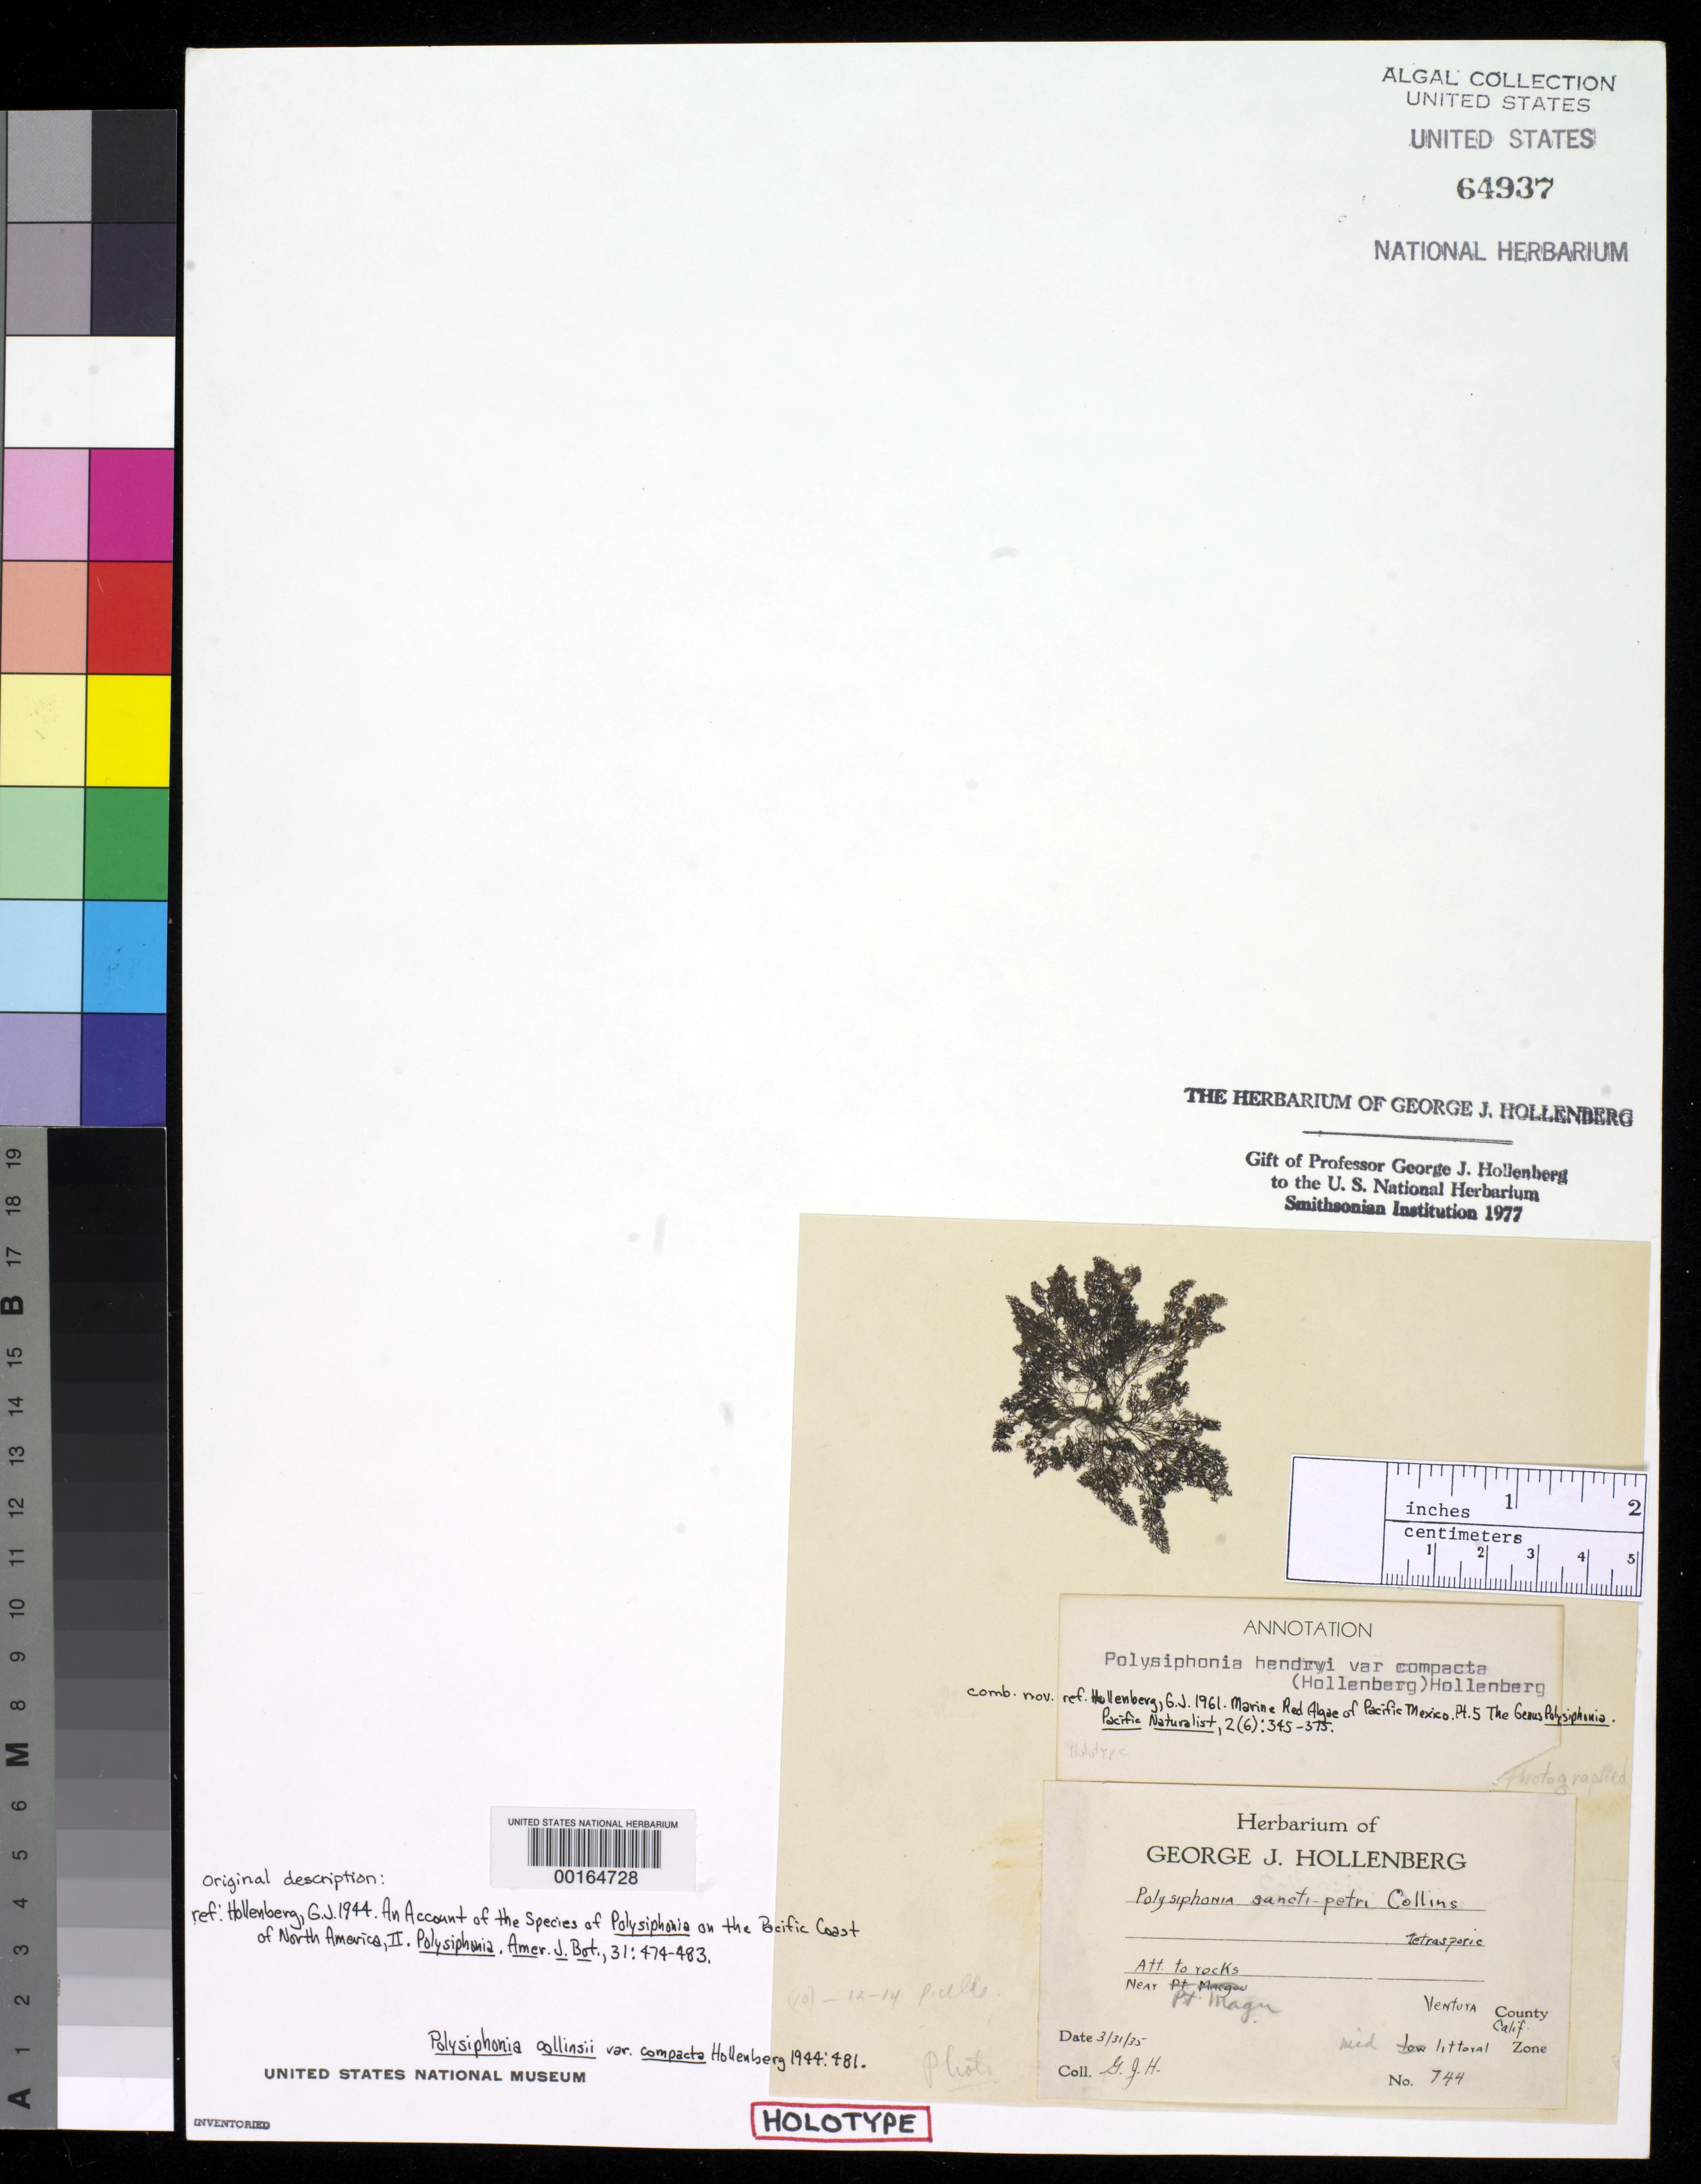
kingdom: Plantae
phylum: Rhodophyta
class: Florideophyceae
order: Ceramiales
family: Rhodomelaceae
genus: Polysiphonia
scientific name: Polysiphonia collinsii var. compacta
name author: Hollenb.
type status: Holotype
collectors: G. Hollenberg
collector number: GJH 744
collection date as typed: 31 Mar 1935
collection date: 1935-03-31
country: United States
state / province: California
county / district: Ventura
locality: South of Point Mugu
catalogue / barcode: US 64937